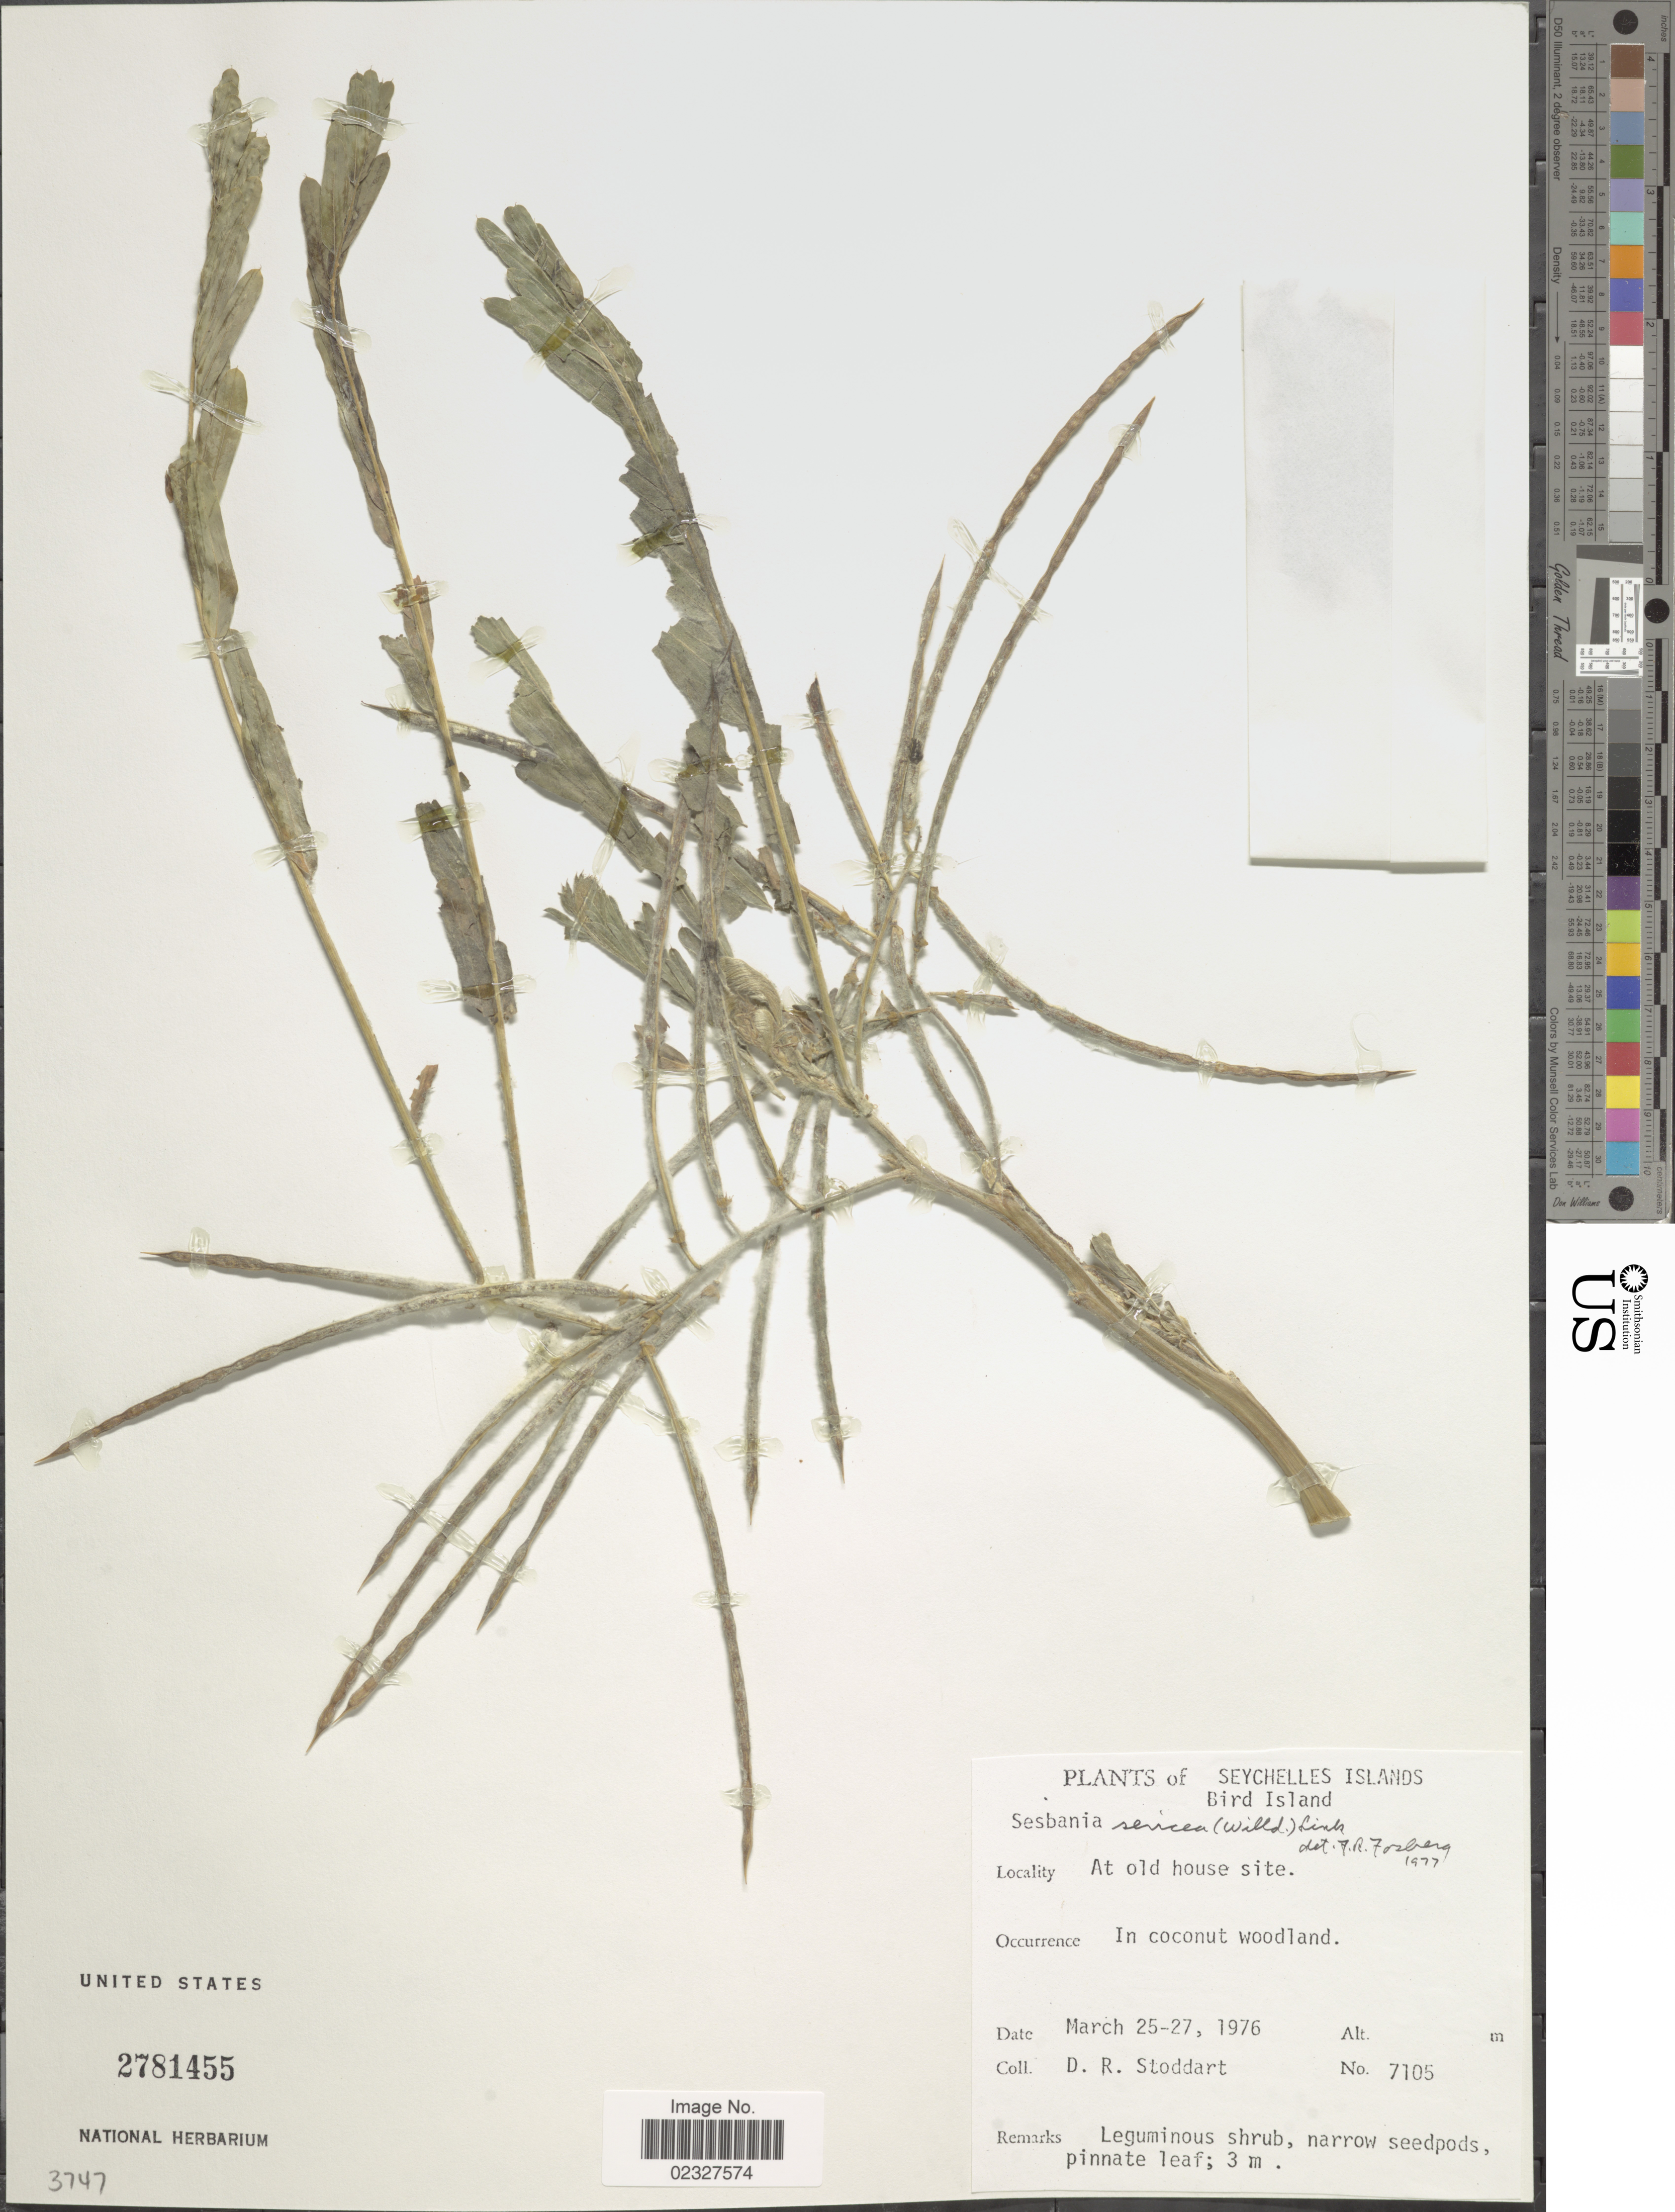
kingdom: Plantae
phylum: Tracheophyta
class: Magnoliopsida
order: Fabales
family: Fabaceae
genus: Sesbania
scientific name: Sesbania sericea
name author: (Willd.) Link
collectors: D. R. Stoddart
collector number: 7105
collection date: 1976-03-25/1976-03-27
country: Seychelles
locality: Seychelles Islands, Bird Island, at old house site, in coconut woodland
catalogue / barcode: US 2781455